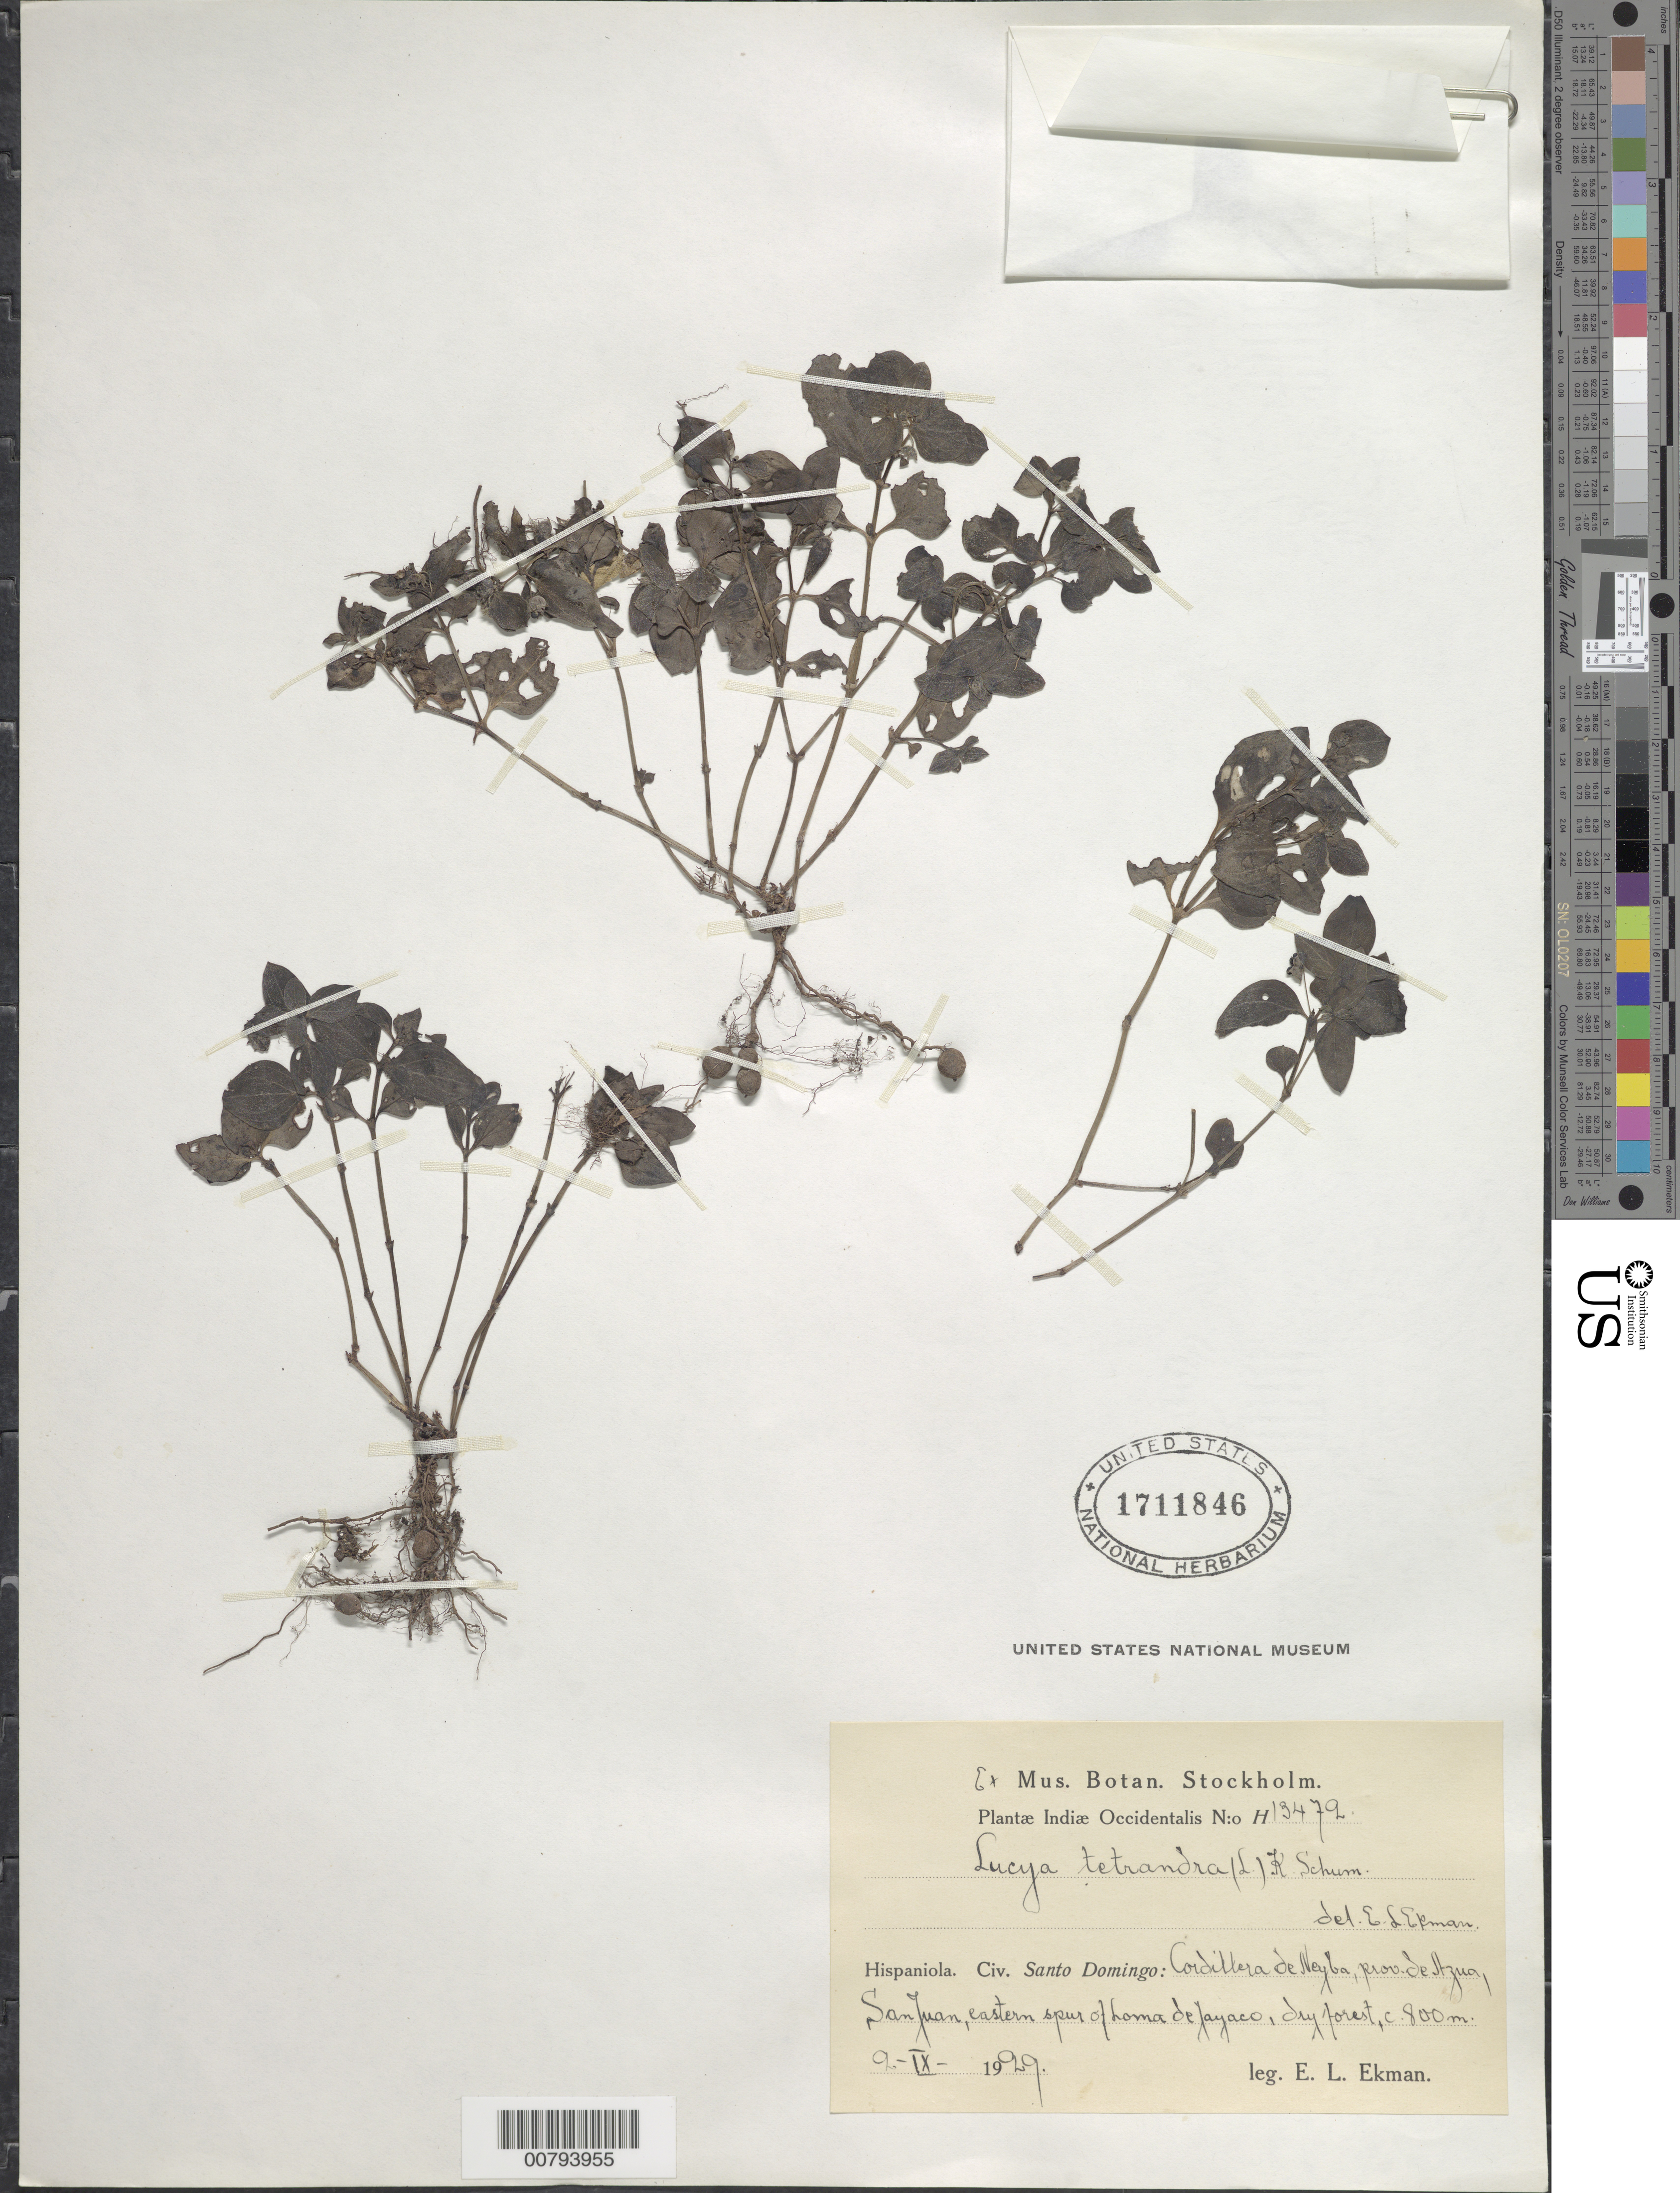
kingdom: Plantae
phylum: Tracheophyta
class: Magnoliopsida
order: Gentianales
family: Rubiaceae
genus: Lucya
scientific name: Lucya tetrandra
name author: (L.) K. Schum.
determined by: Ekman, E. L.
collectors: E. L. Ekman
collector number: H 13479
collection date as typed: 09 Sep 1929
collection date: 1929-09-09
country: Dominican Republic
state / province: Azua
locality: Civ. Santo Domingo: Cordillera de Neyba. San Juan, eastern spur of homa de Jayaco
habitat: Dry forest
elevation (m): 800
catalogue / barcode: US 1711846